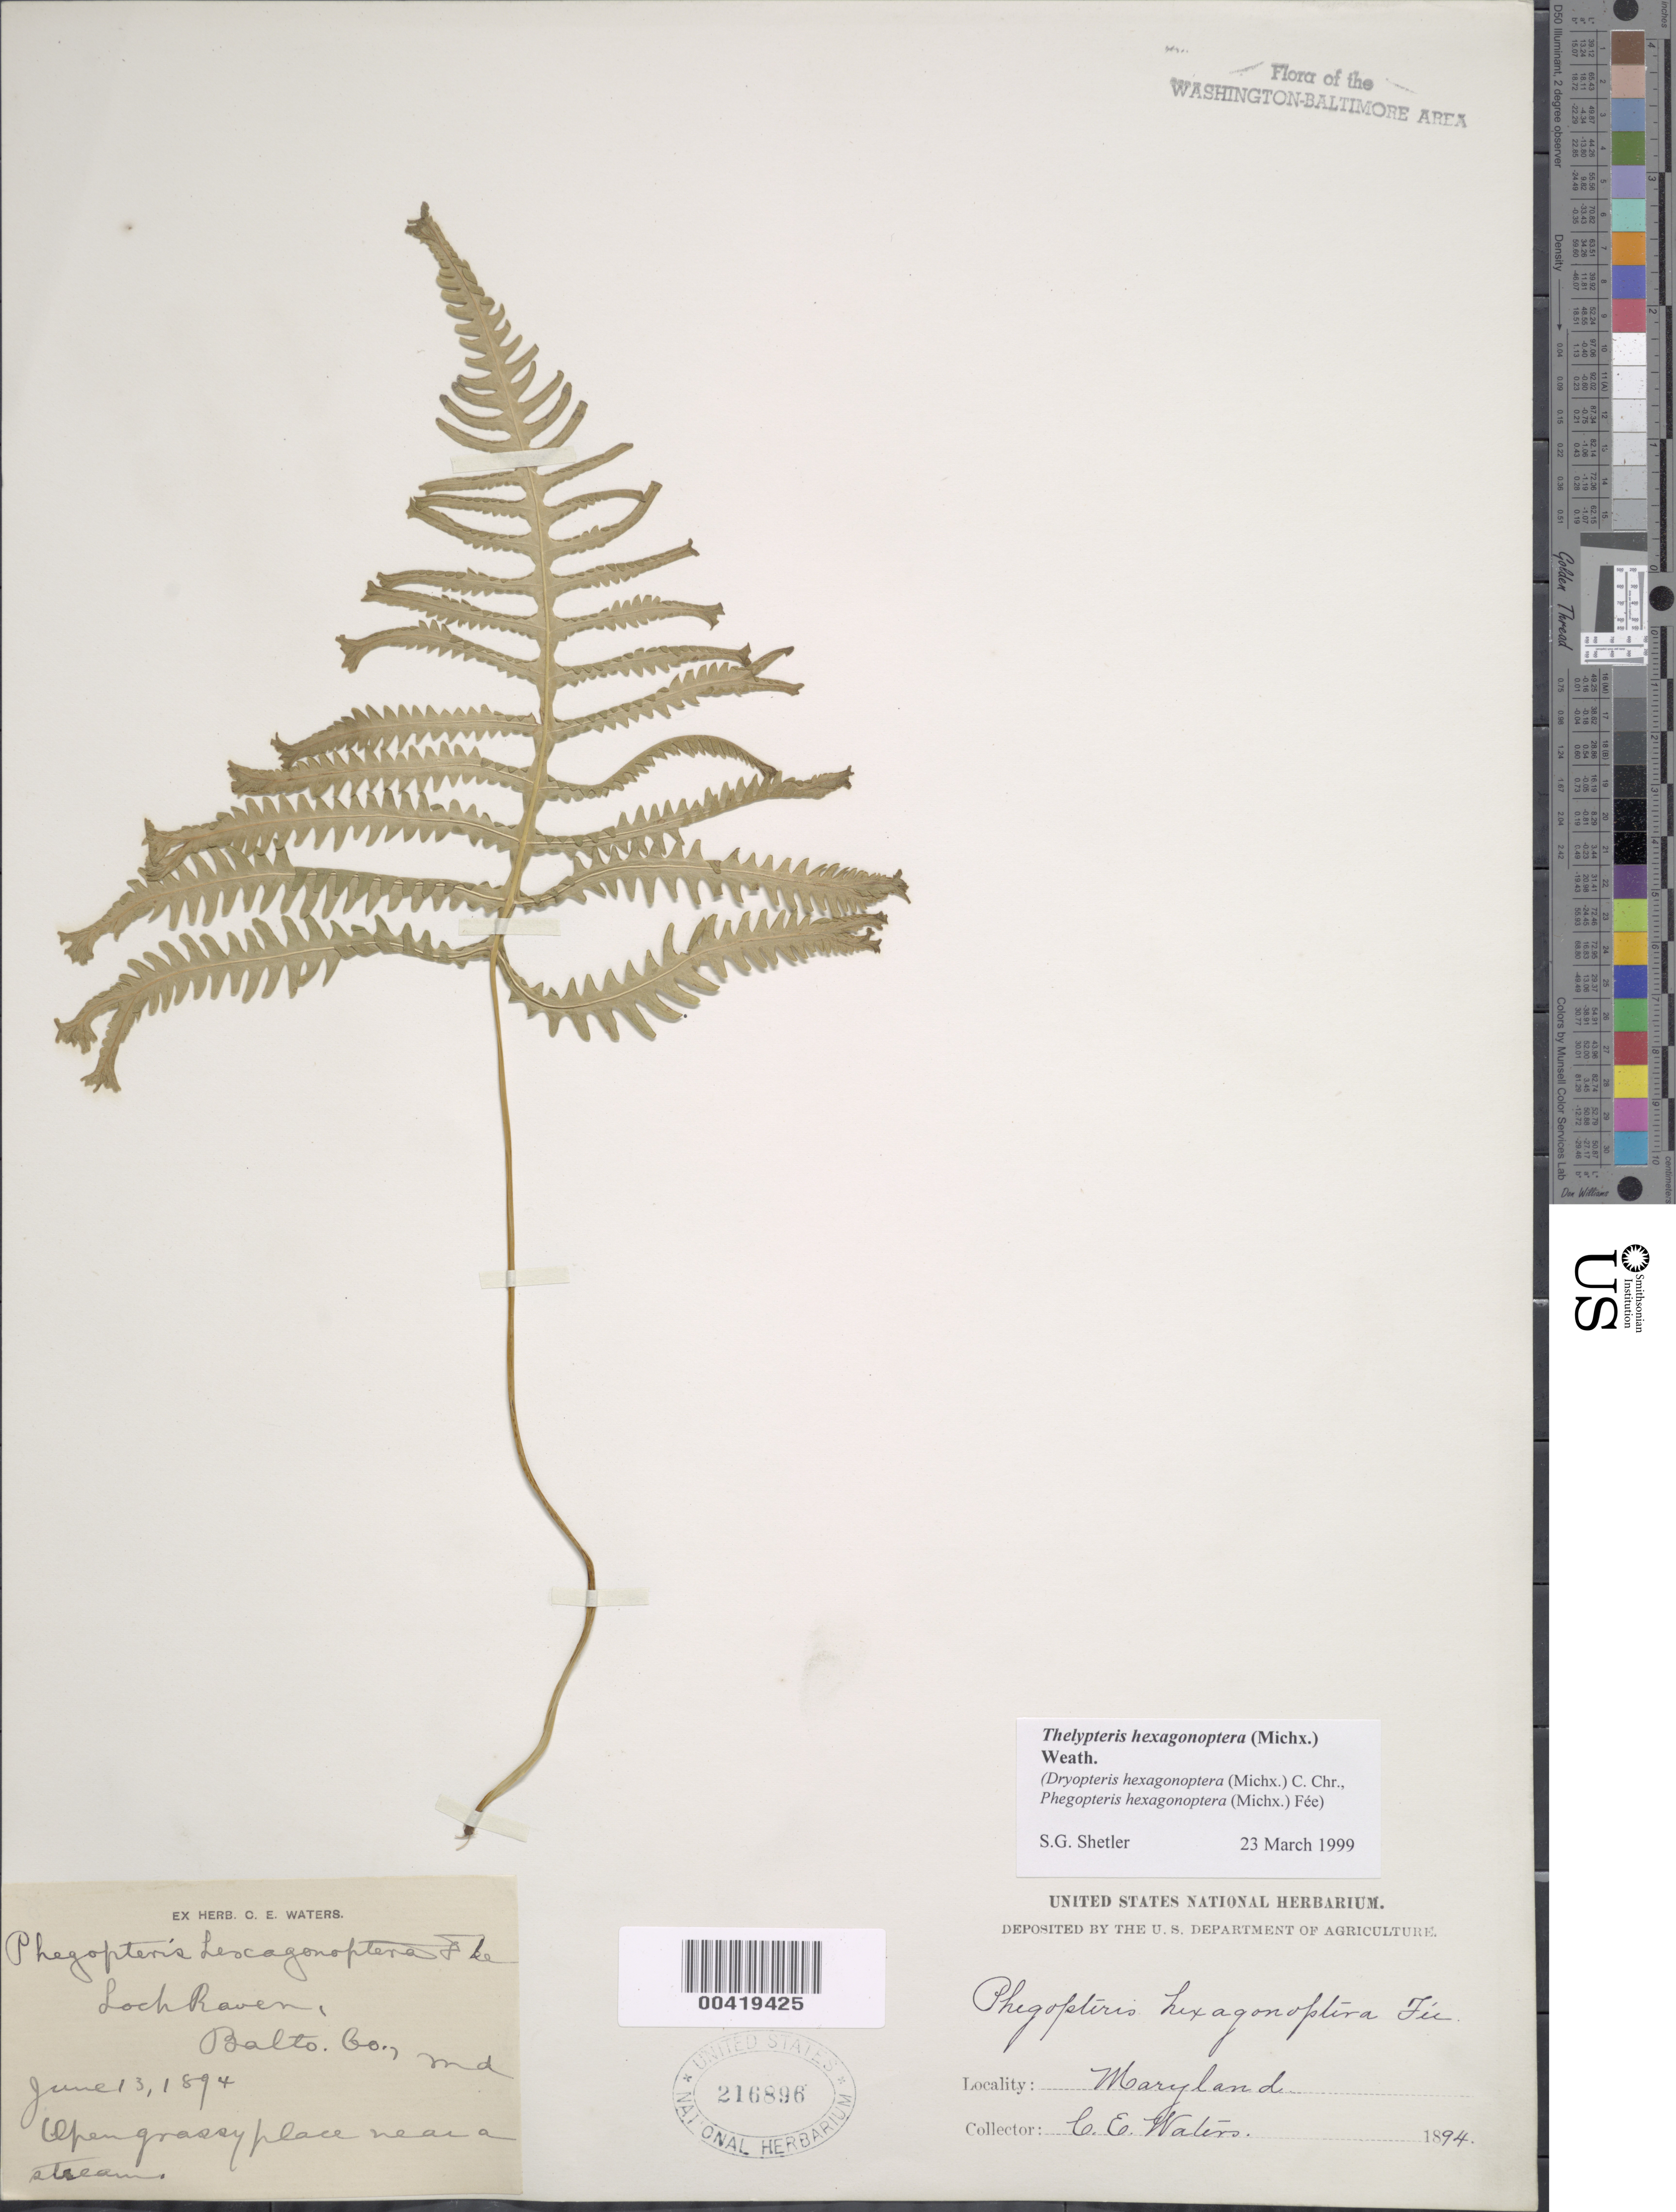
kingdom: Plantae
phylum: Tracheophyta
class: Polypodiopsida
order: Polypodiales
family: Thelypteridaceae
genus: Phegopteris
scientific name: Phegopteris hexagonoptera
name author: (Michx.) Fée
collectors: C. Waters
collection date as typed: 13 Jun 1894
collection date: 1894-06-13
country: United States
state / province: Maryland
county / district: Baltimore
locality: Loch Raven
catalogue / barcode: US 216896